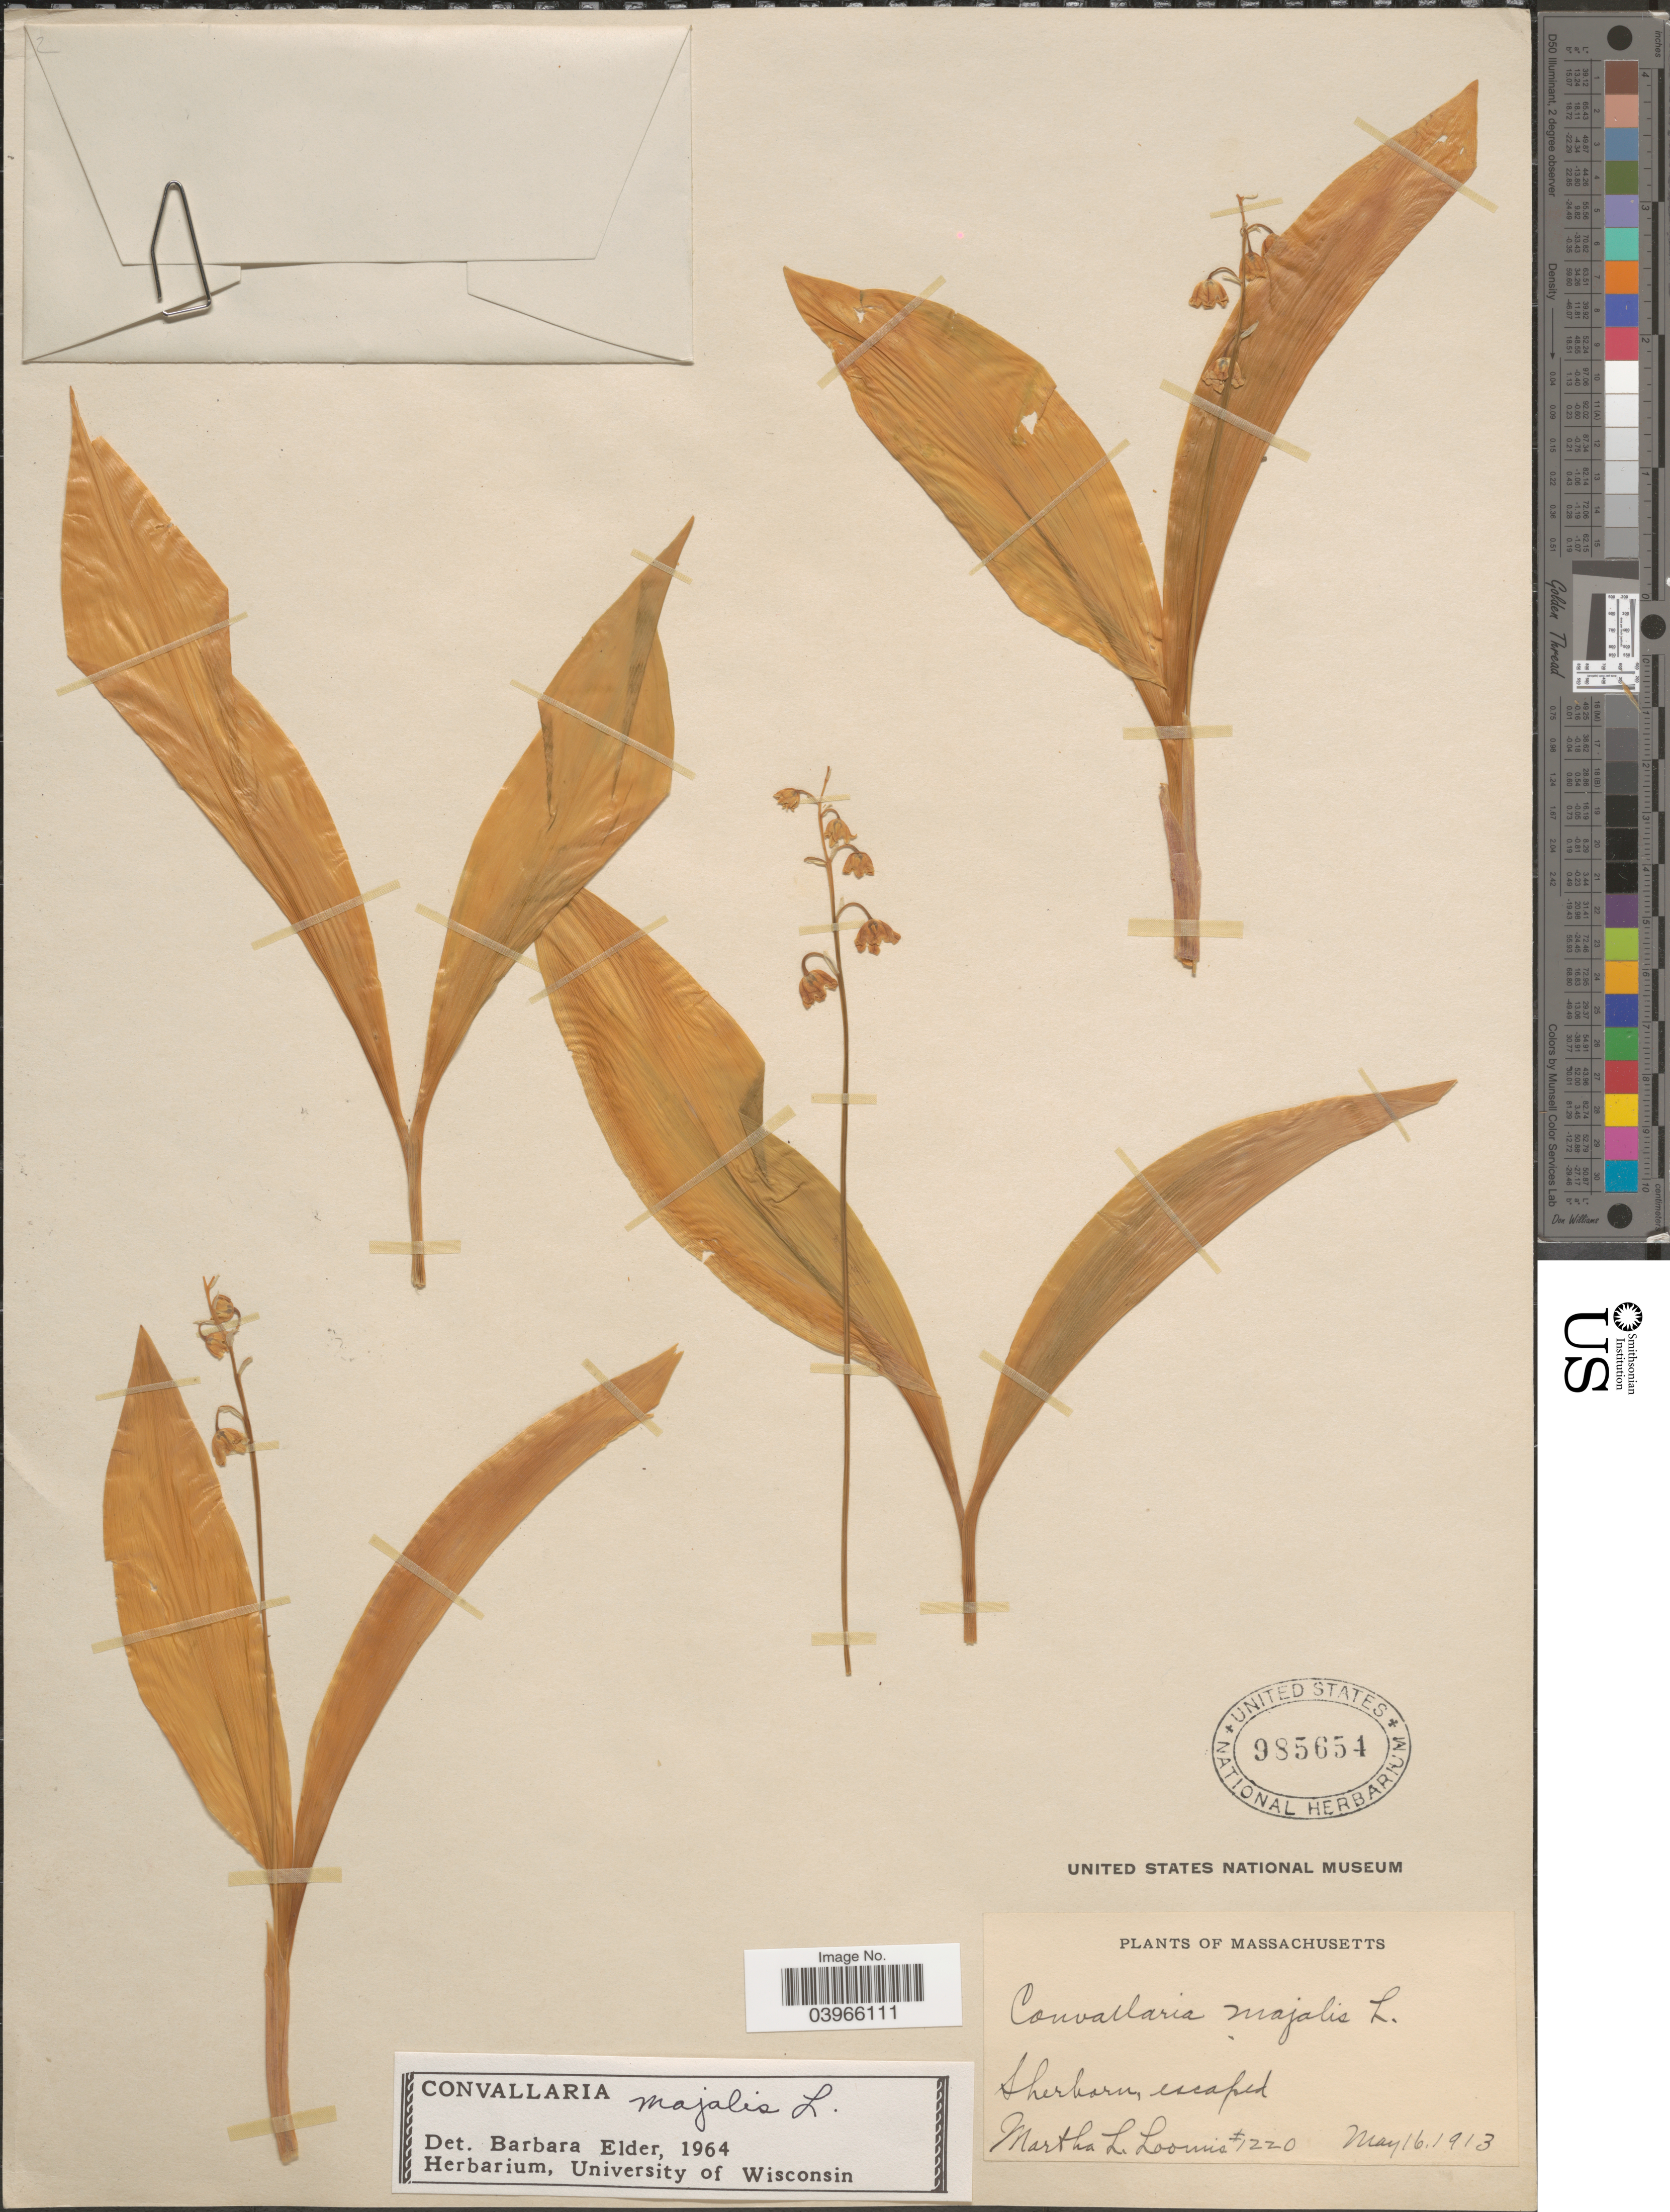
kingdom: Plantae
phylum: Tracheophyta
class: Liliopsida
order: Asparagales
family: Asparagaceae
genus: Convallaria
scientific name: Convallaria majalis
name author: L.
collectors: M. L. Loomis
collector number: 1220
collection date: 1913-05-16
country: United States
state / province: Massachusetts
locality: Sherborn.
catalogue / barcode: US 985654